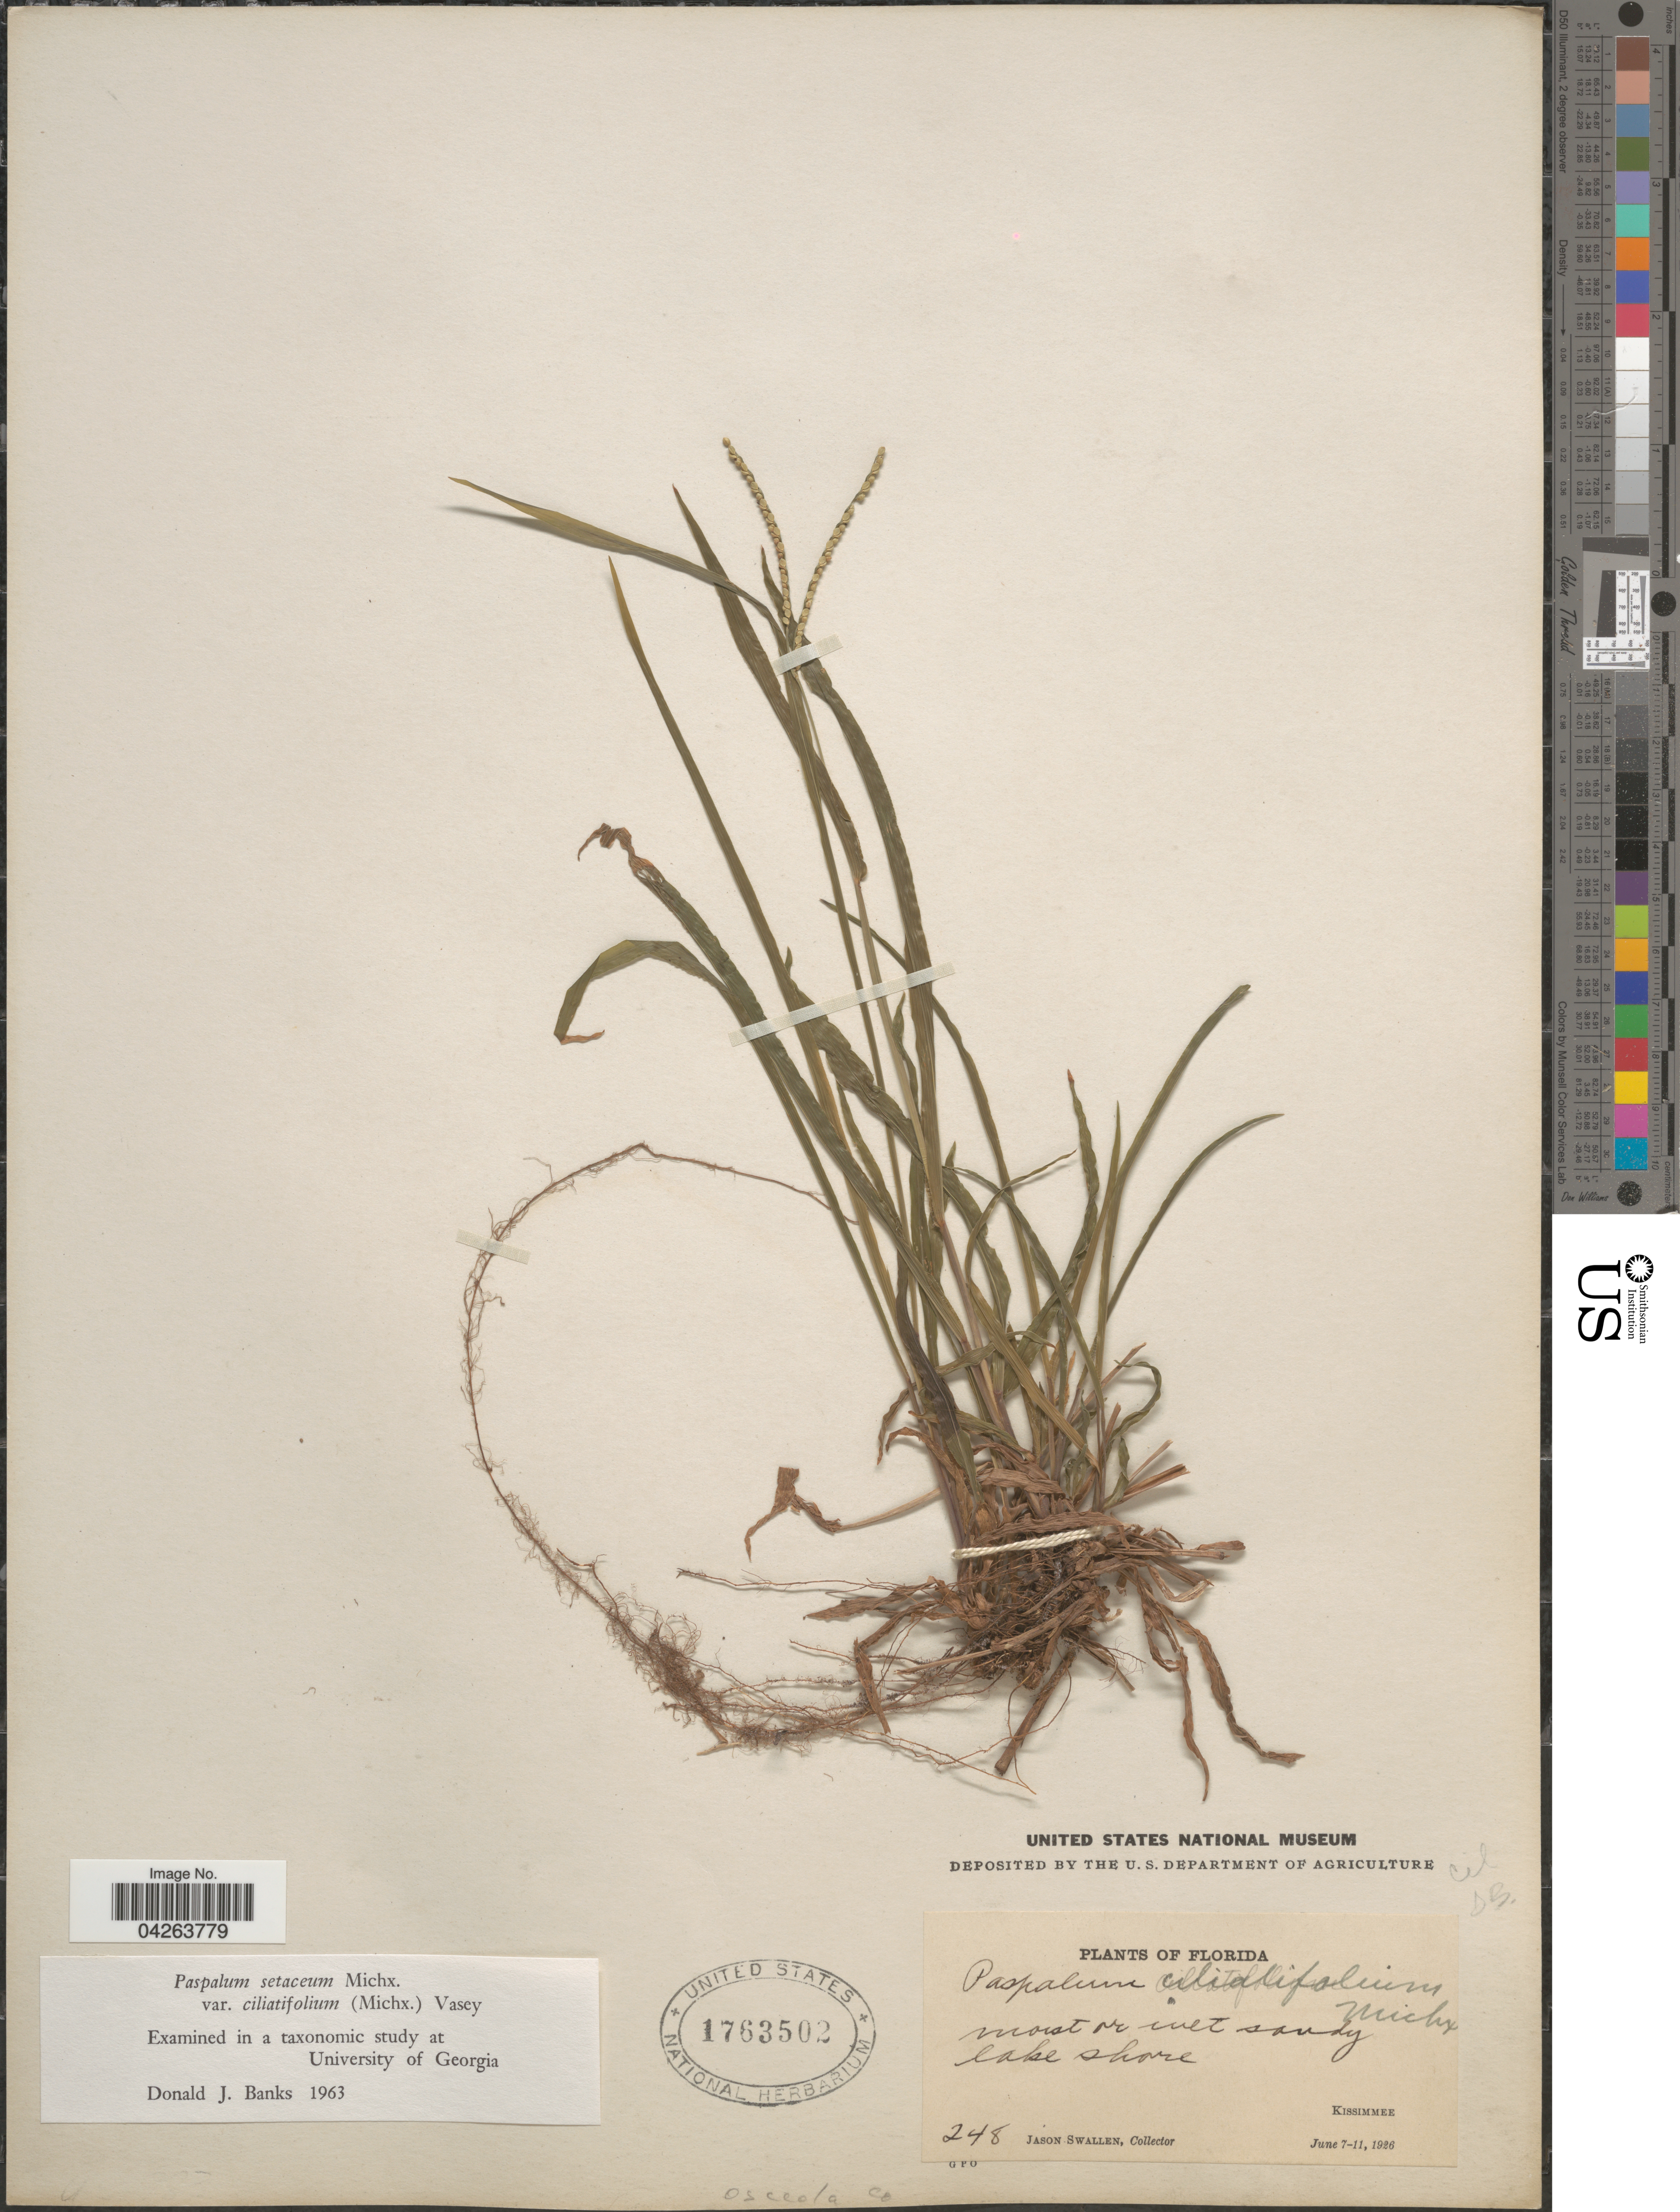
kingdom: Plantae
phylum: Tracheophyta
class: Liliopsida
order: Poales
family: Poaceae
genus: Paspalum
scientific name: Paspalum setaceum var. ciliatifolium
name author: (Michx.) Vasey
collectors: J. R. Swallen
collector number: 248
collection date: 1926-06-07/1926-06-11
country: United States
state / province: Florida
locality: Moist or wet sandy lake shore. Kissimmee. Osceola Co.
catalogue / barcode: US 1763502